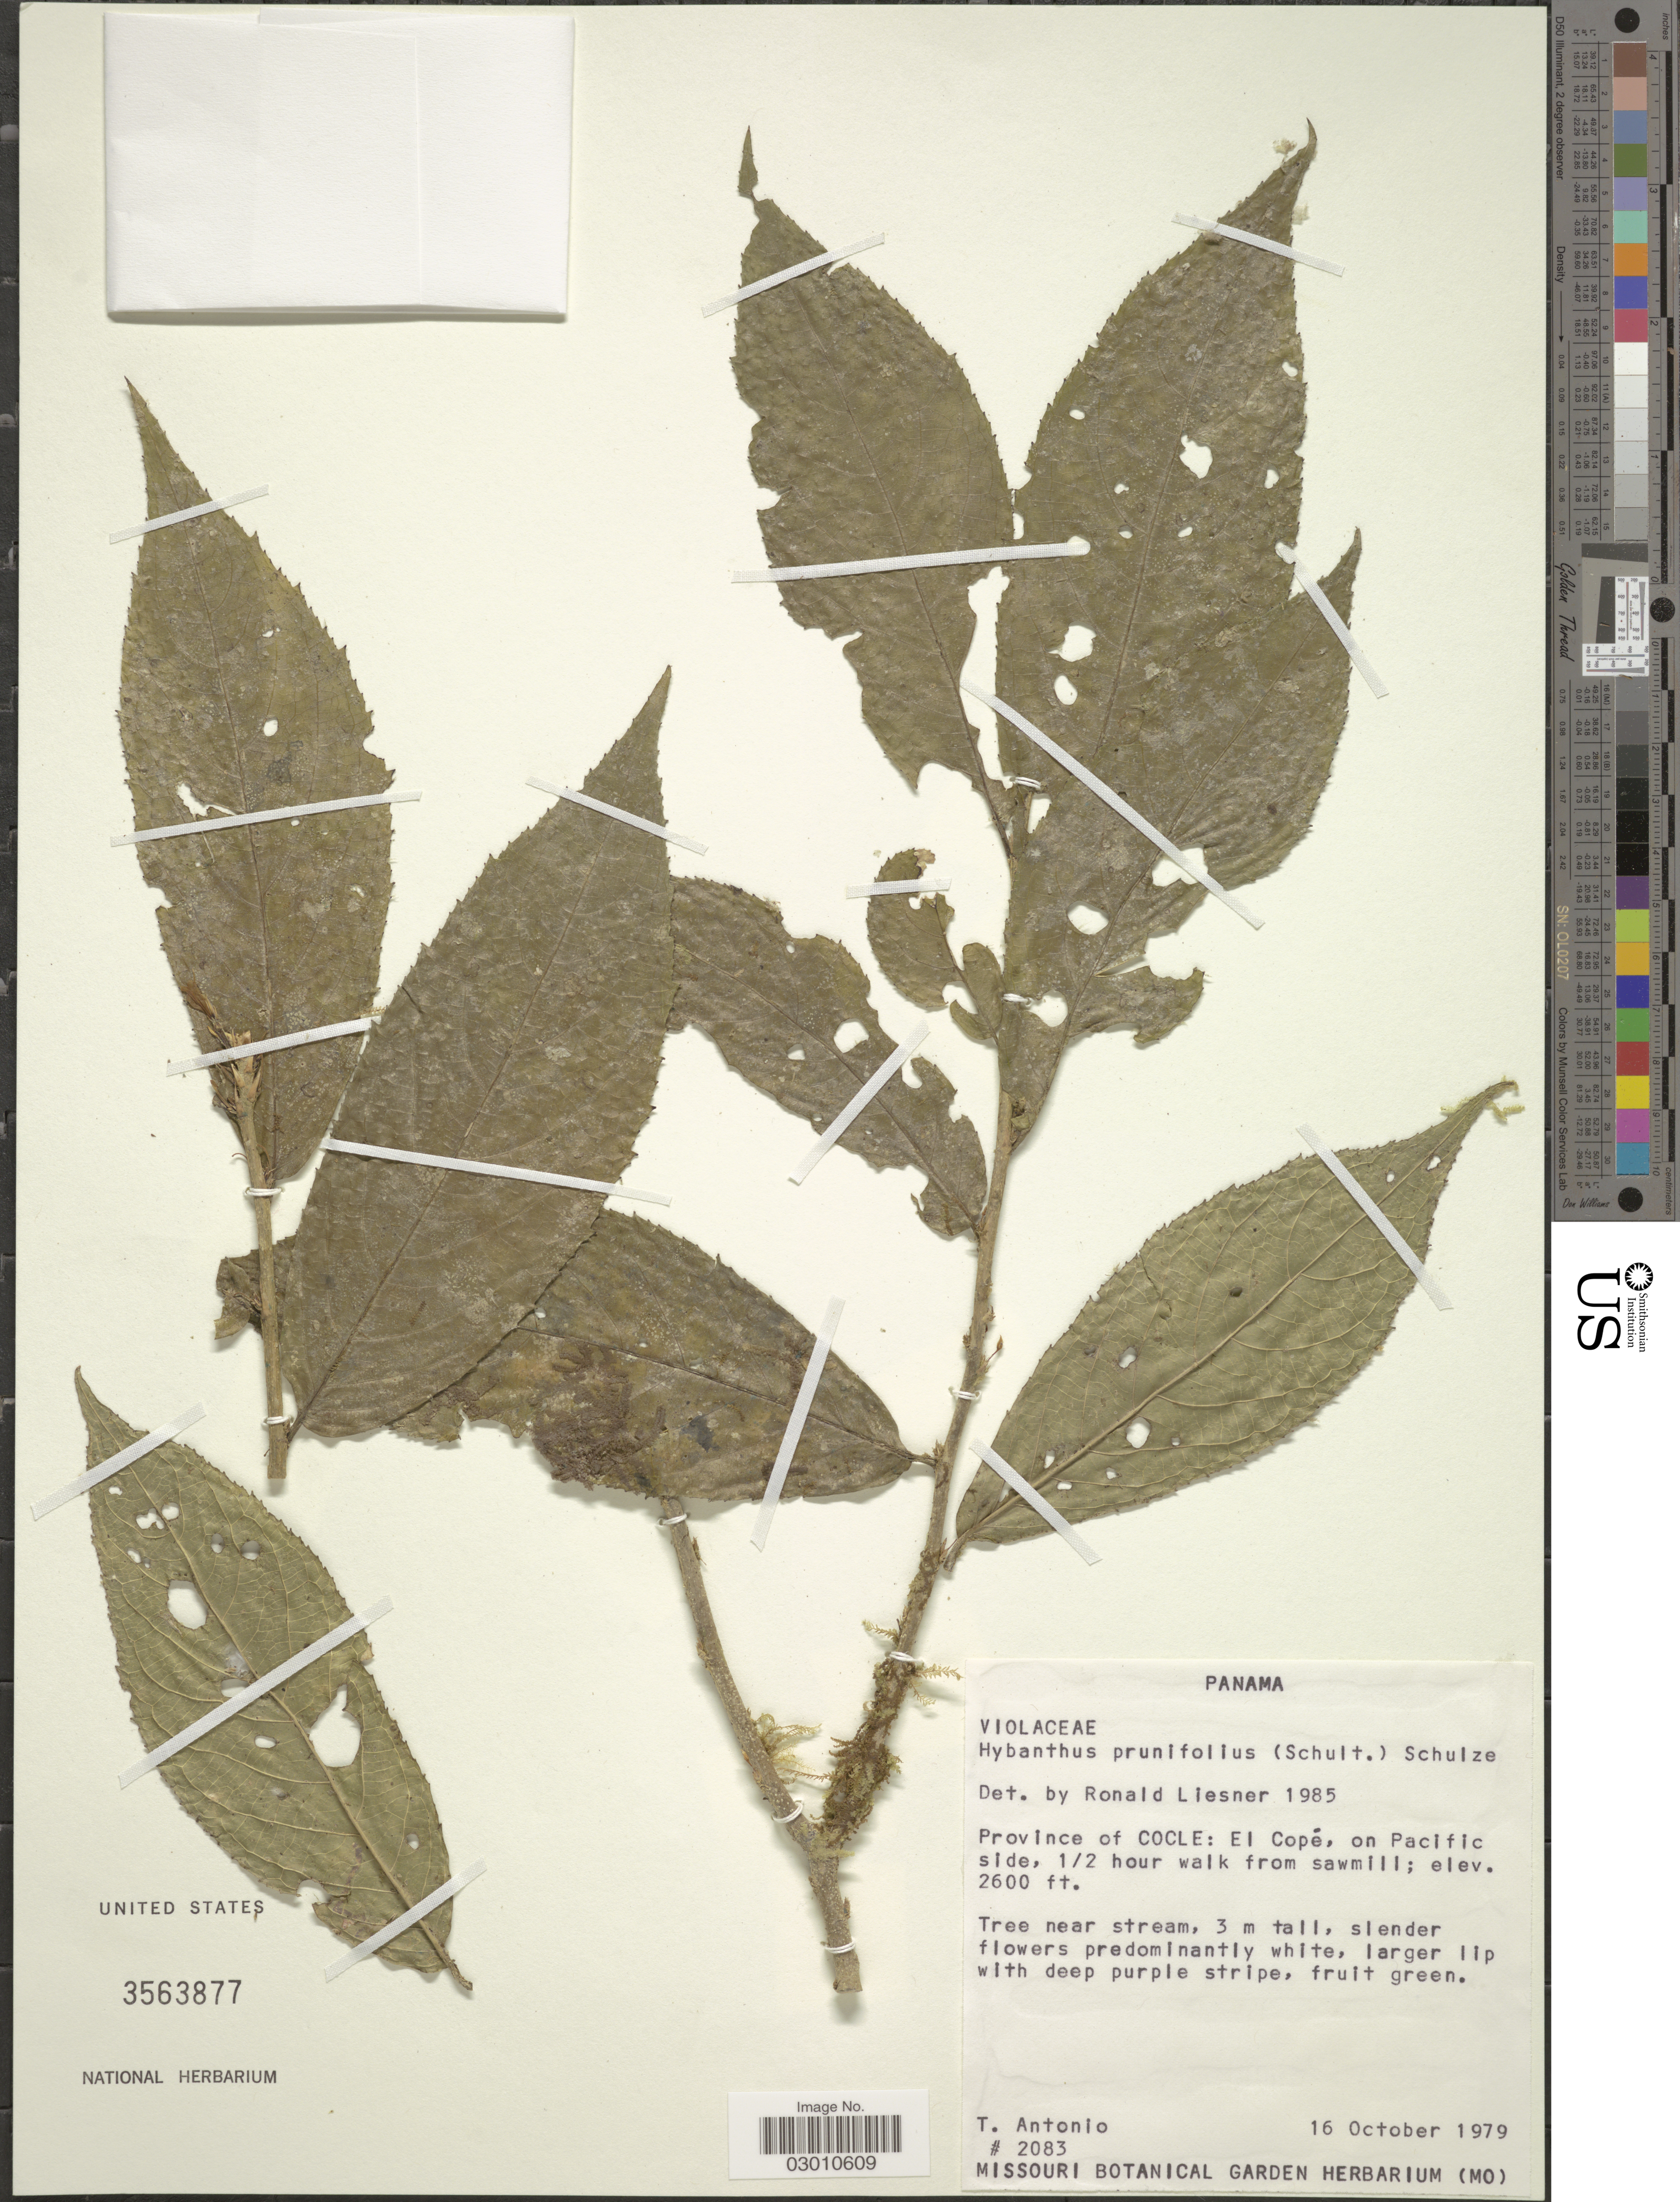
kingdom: Plantae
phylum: Tracheophyta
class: Magnoliopsida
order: Malpighiales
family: Violaceae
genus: Pombalia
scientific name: Pombalia prunifolia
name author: (Humb. & Bonpl. ex Willd.) Paula-Souza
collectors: T. Antonio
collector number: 2083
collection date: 1979-10-16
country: Panama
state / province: Coclé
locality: El Copé, on Pacific side, ½ hour walk from sawmill.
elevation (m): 792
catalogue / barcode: US 3563877